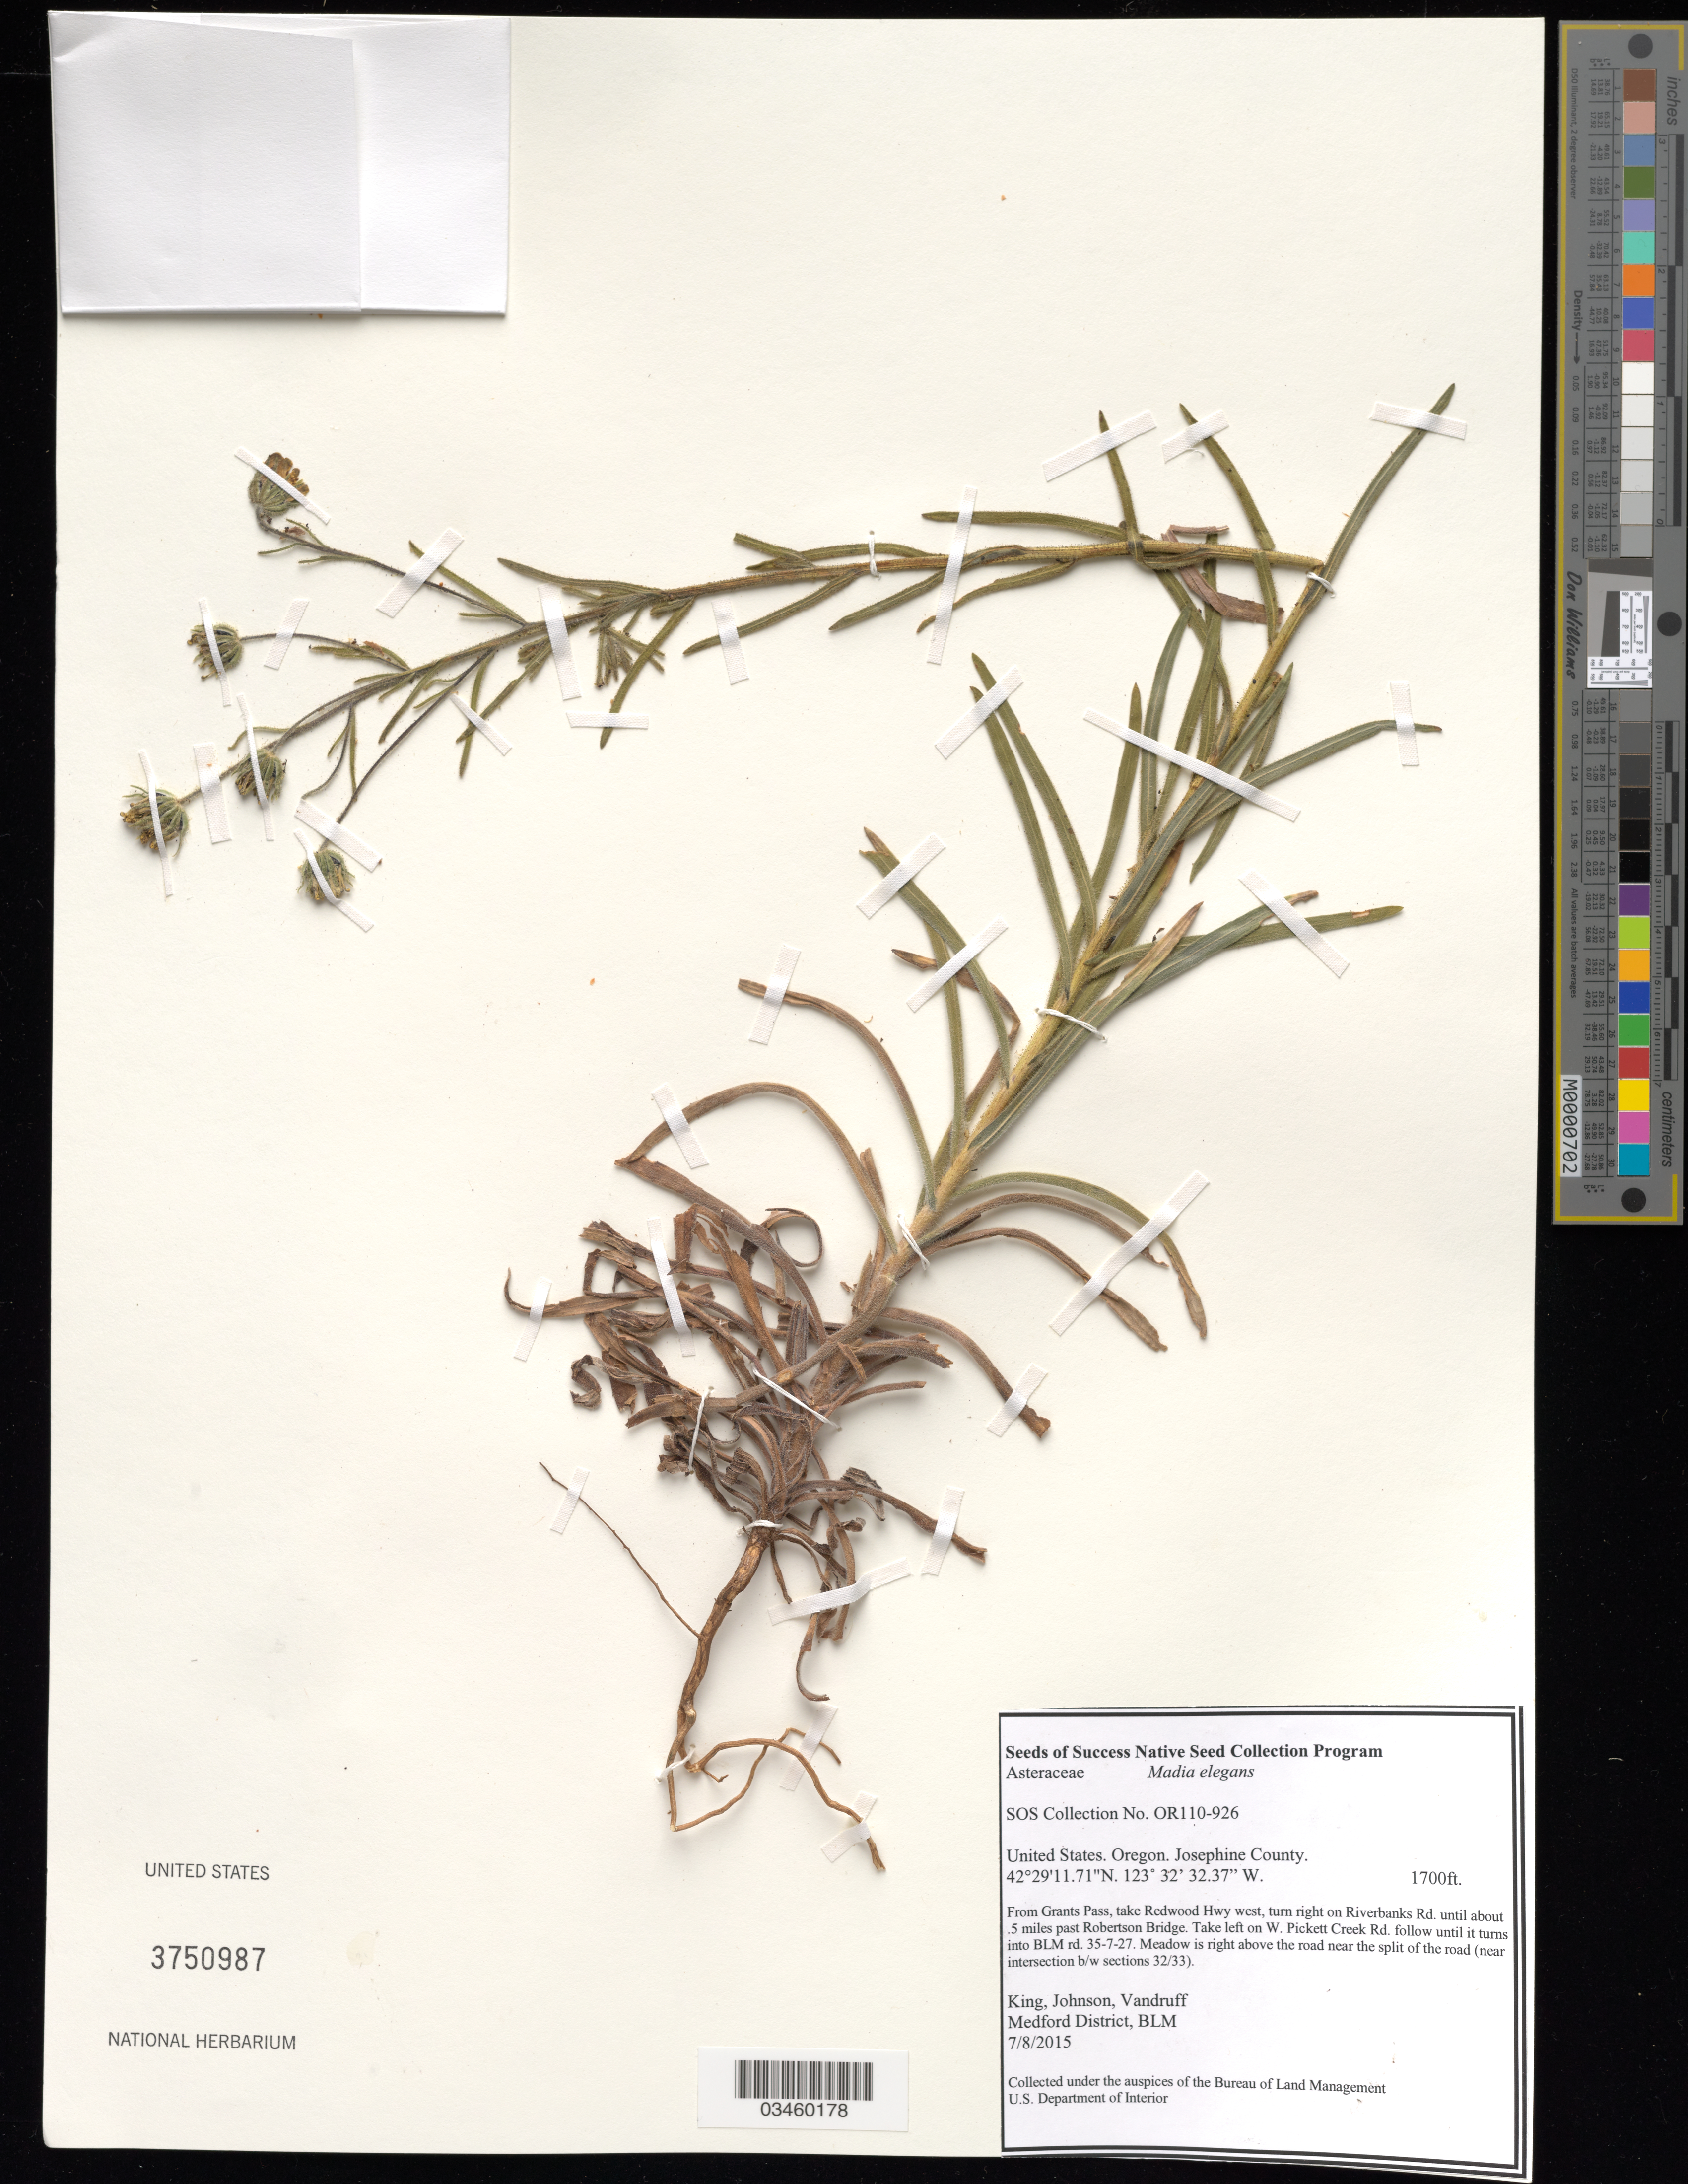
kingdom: Plantae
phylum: Tracheophyta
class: Magnoliopsida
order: Asterales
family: Asteraceae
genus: Madia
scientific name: Madia elegans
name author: D. Don ex Lindl.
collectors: King, --, -- Johnson & -. Vandruff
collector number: OR110-926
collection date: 2015-07-08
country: United States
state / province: Oregon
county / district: Josephine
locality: Pickett Creek, 35-7-27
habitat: Jeffrey Pine/ Roemer's Fescue wood Herbaceous Vegetation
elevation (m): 518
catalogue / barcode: US 3750987